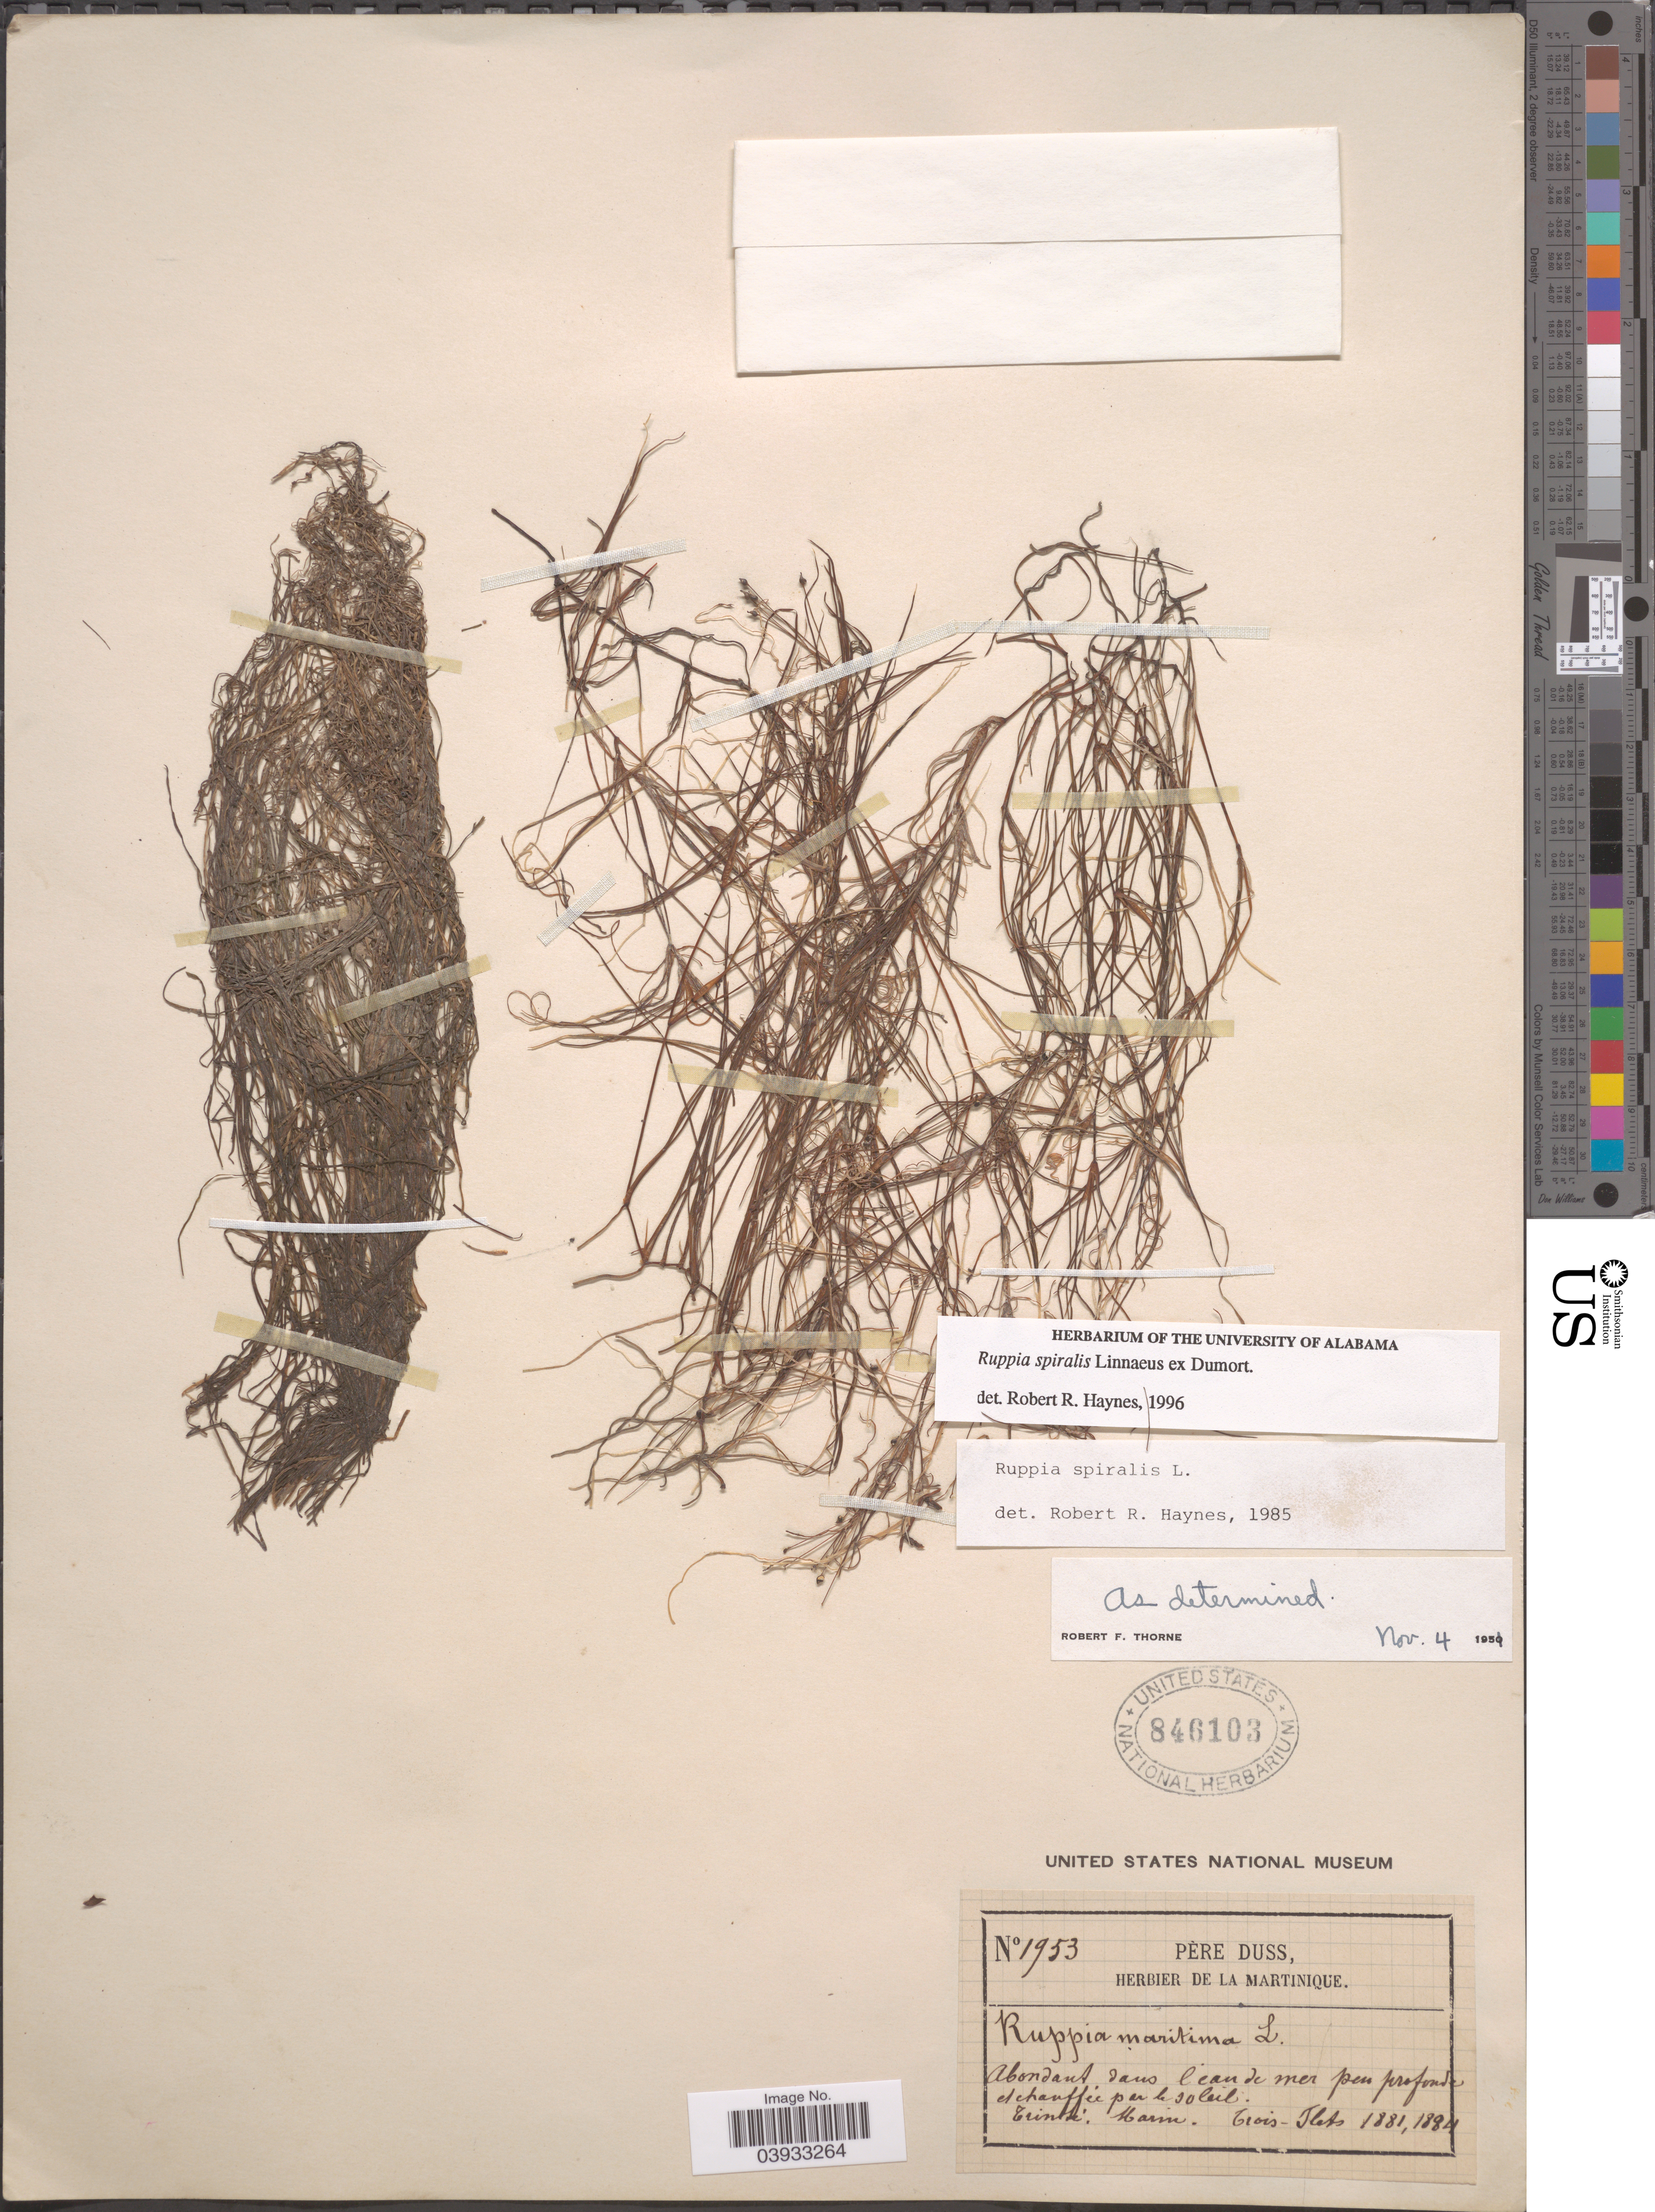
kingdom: Plantae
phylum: Tracheophyta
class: Liliopsida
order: Alismatales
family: Ruppiaceae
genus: Ruppia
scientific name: Ruppia spiralis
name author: L. ex Dumort.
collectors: Père Duss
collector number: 1953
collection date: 1881/1884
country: Martinique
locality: Abondant dans l'eau de mer peu profond et chauffee par le soleil. Trinte Marin. Trois- Ilets.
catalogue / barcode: US 846103